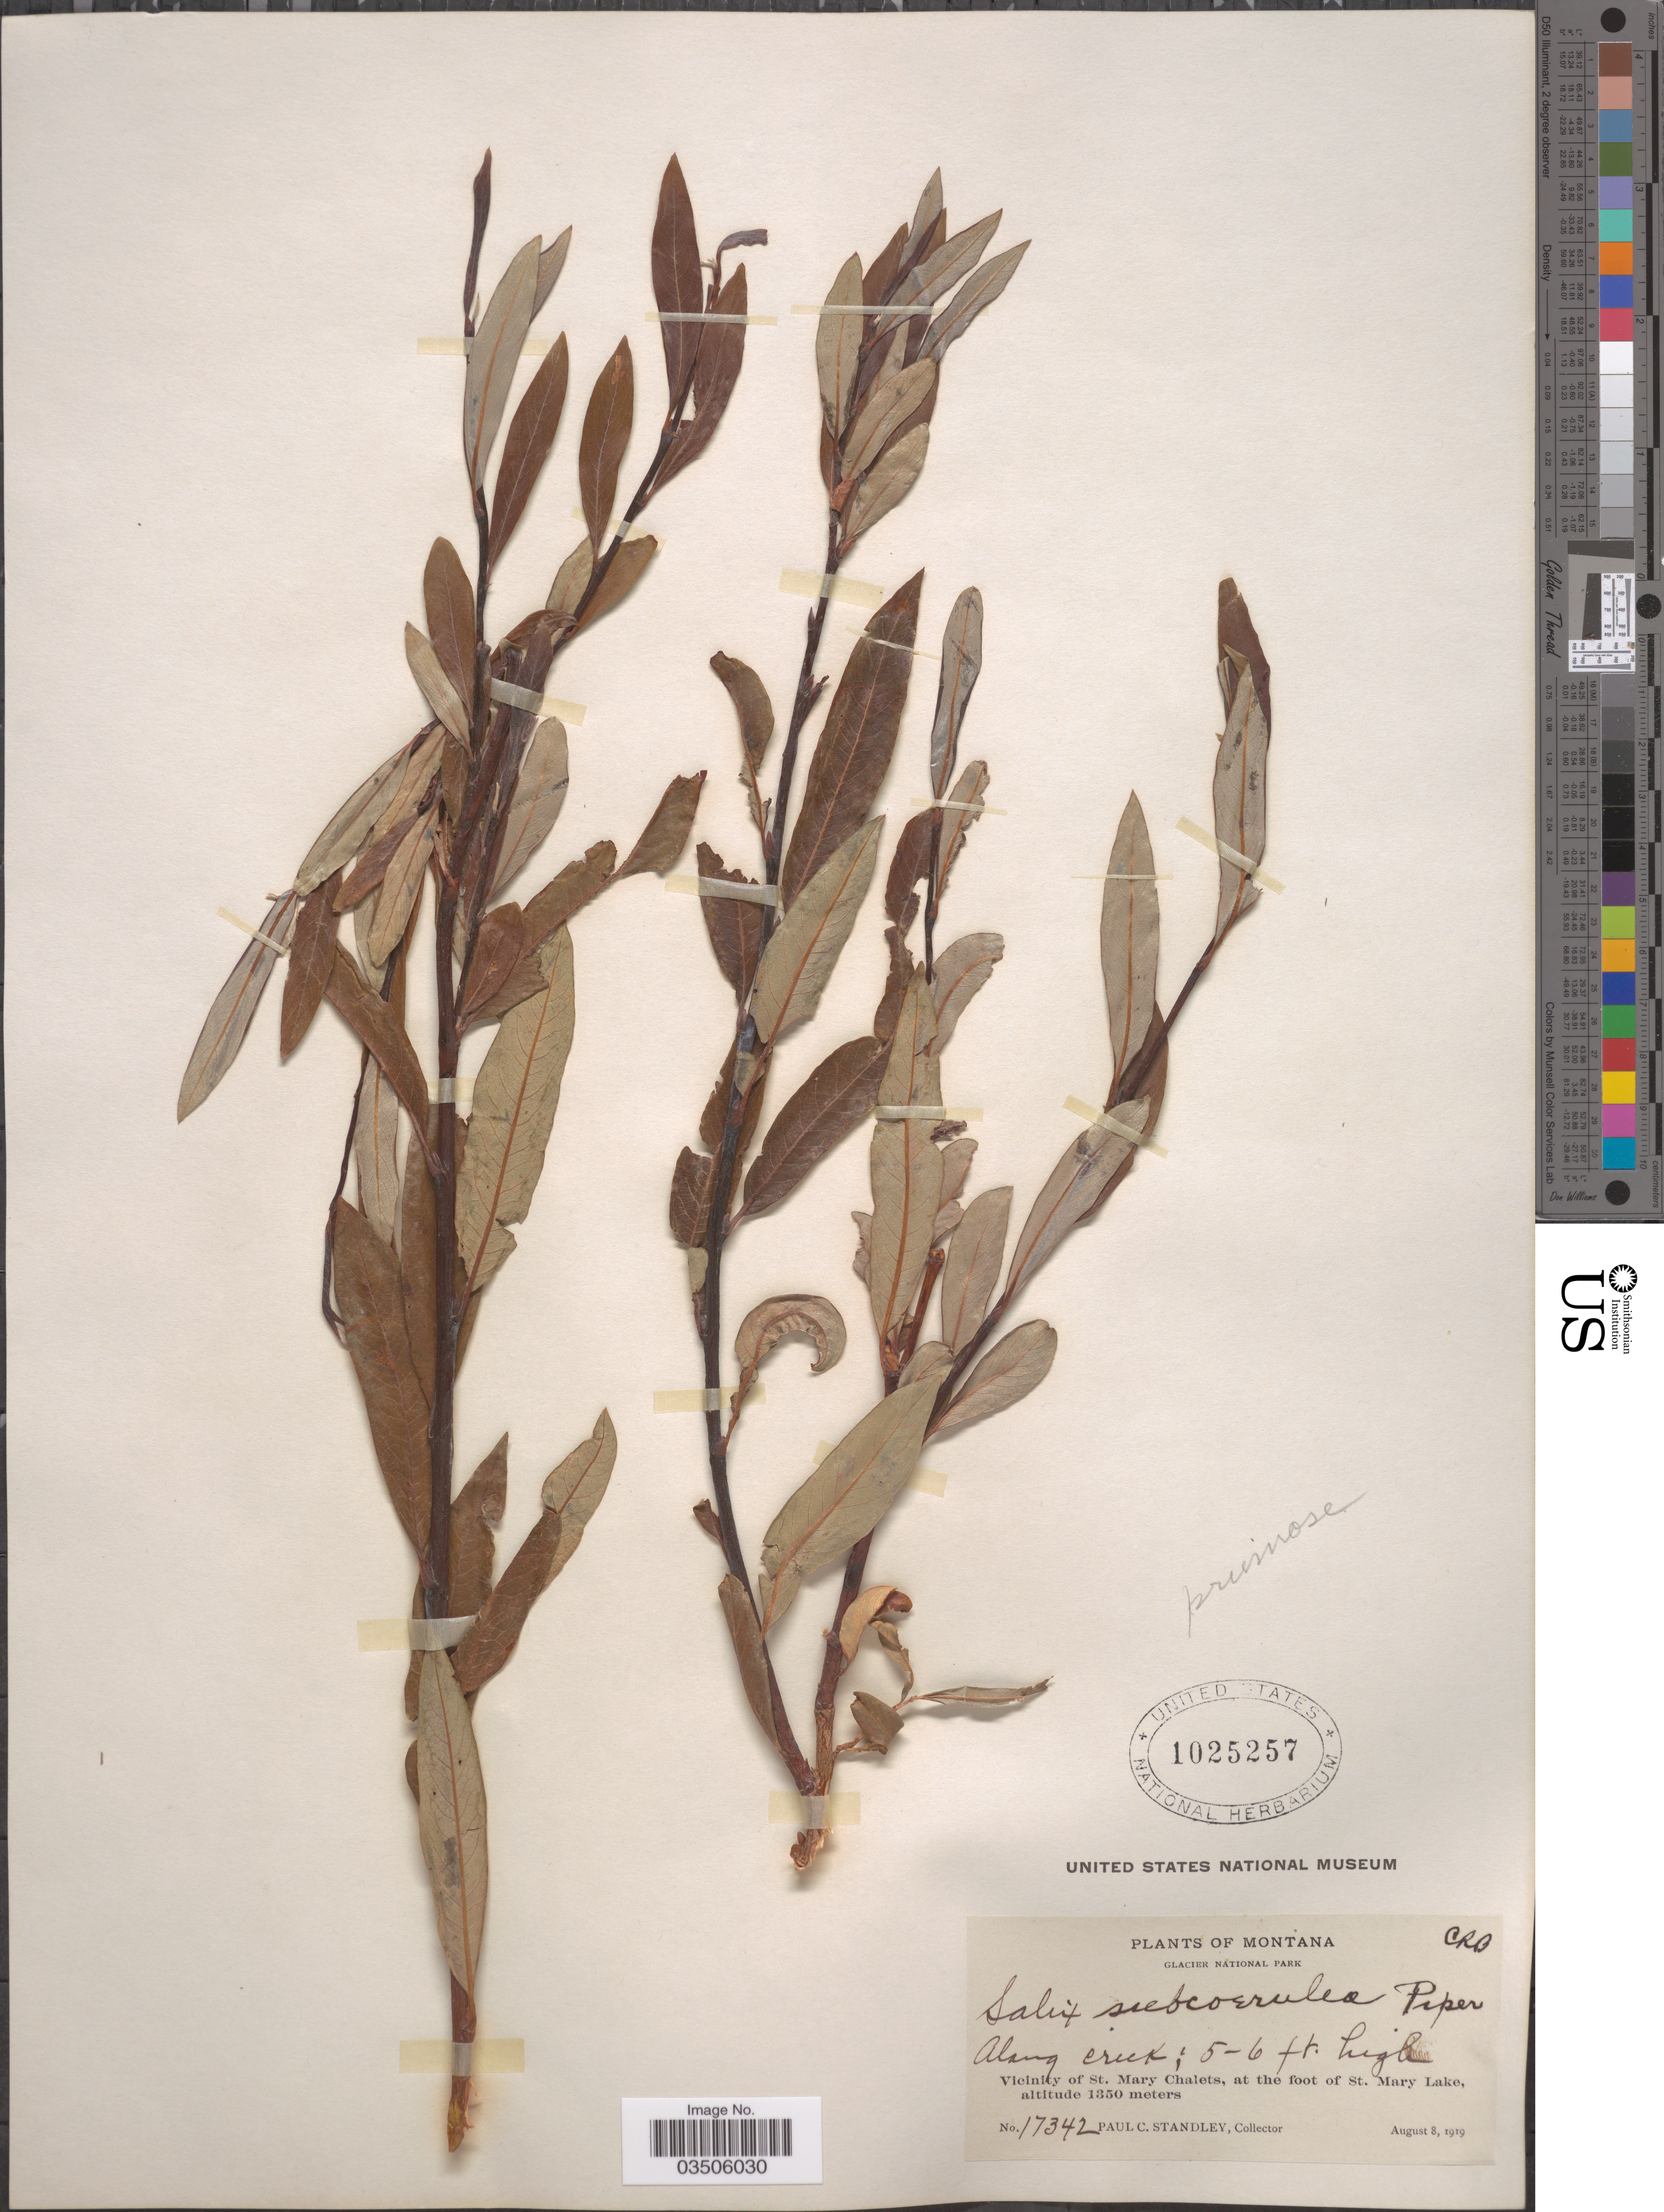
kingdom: Plantae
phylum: Tracheophyta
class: Magnoliopsida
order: Malpighiales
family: Salicaceae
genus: Salix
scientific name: Salix subcoerulea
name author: Piper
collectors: P. C. Standley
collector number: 17342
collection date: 1919-08-08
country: United States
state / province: Montana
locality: Glacier National Park. Along creek. Vicinity of St. Mary Chalets, at the foot of St. Mary Lake.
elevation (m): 1350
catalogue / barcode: US 1025257